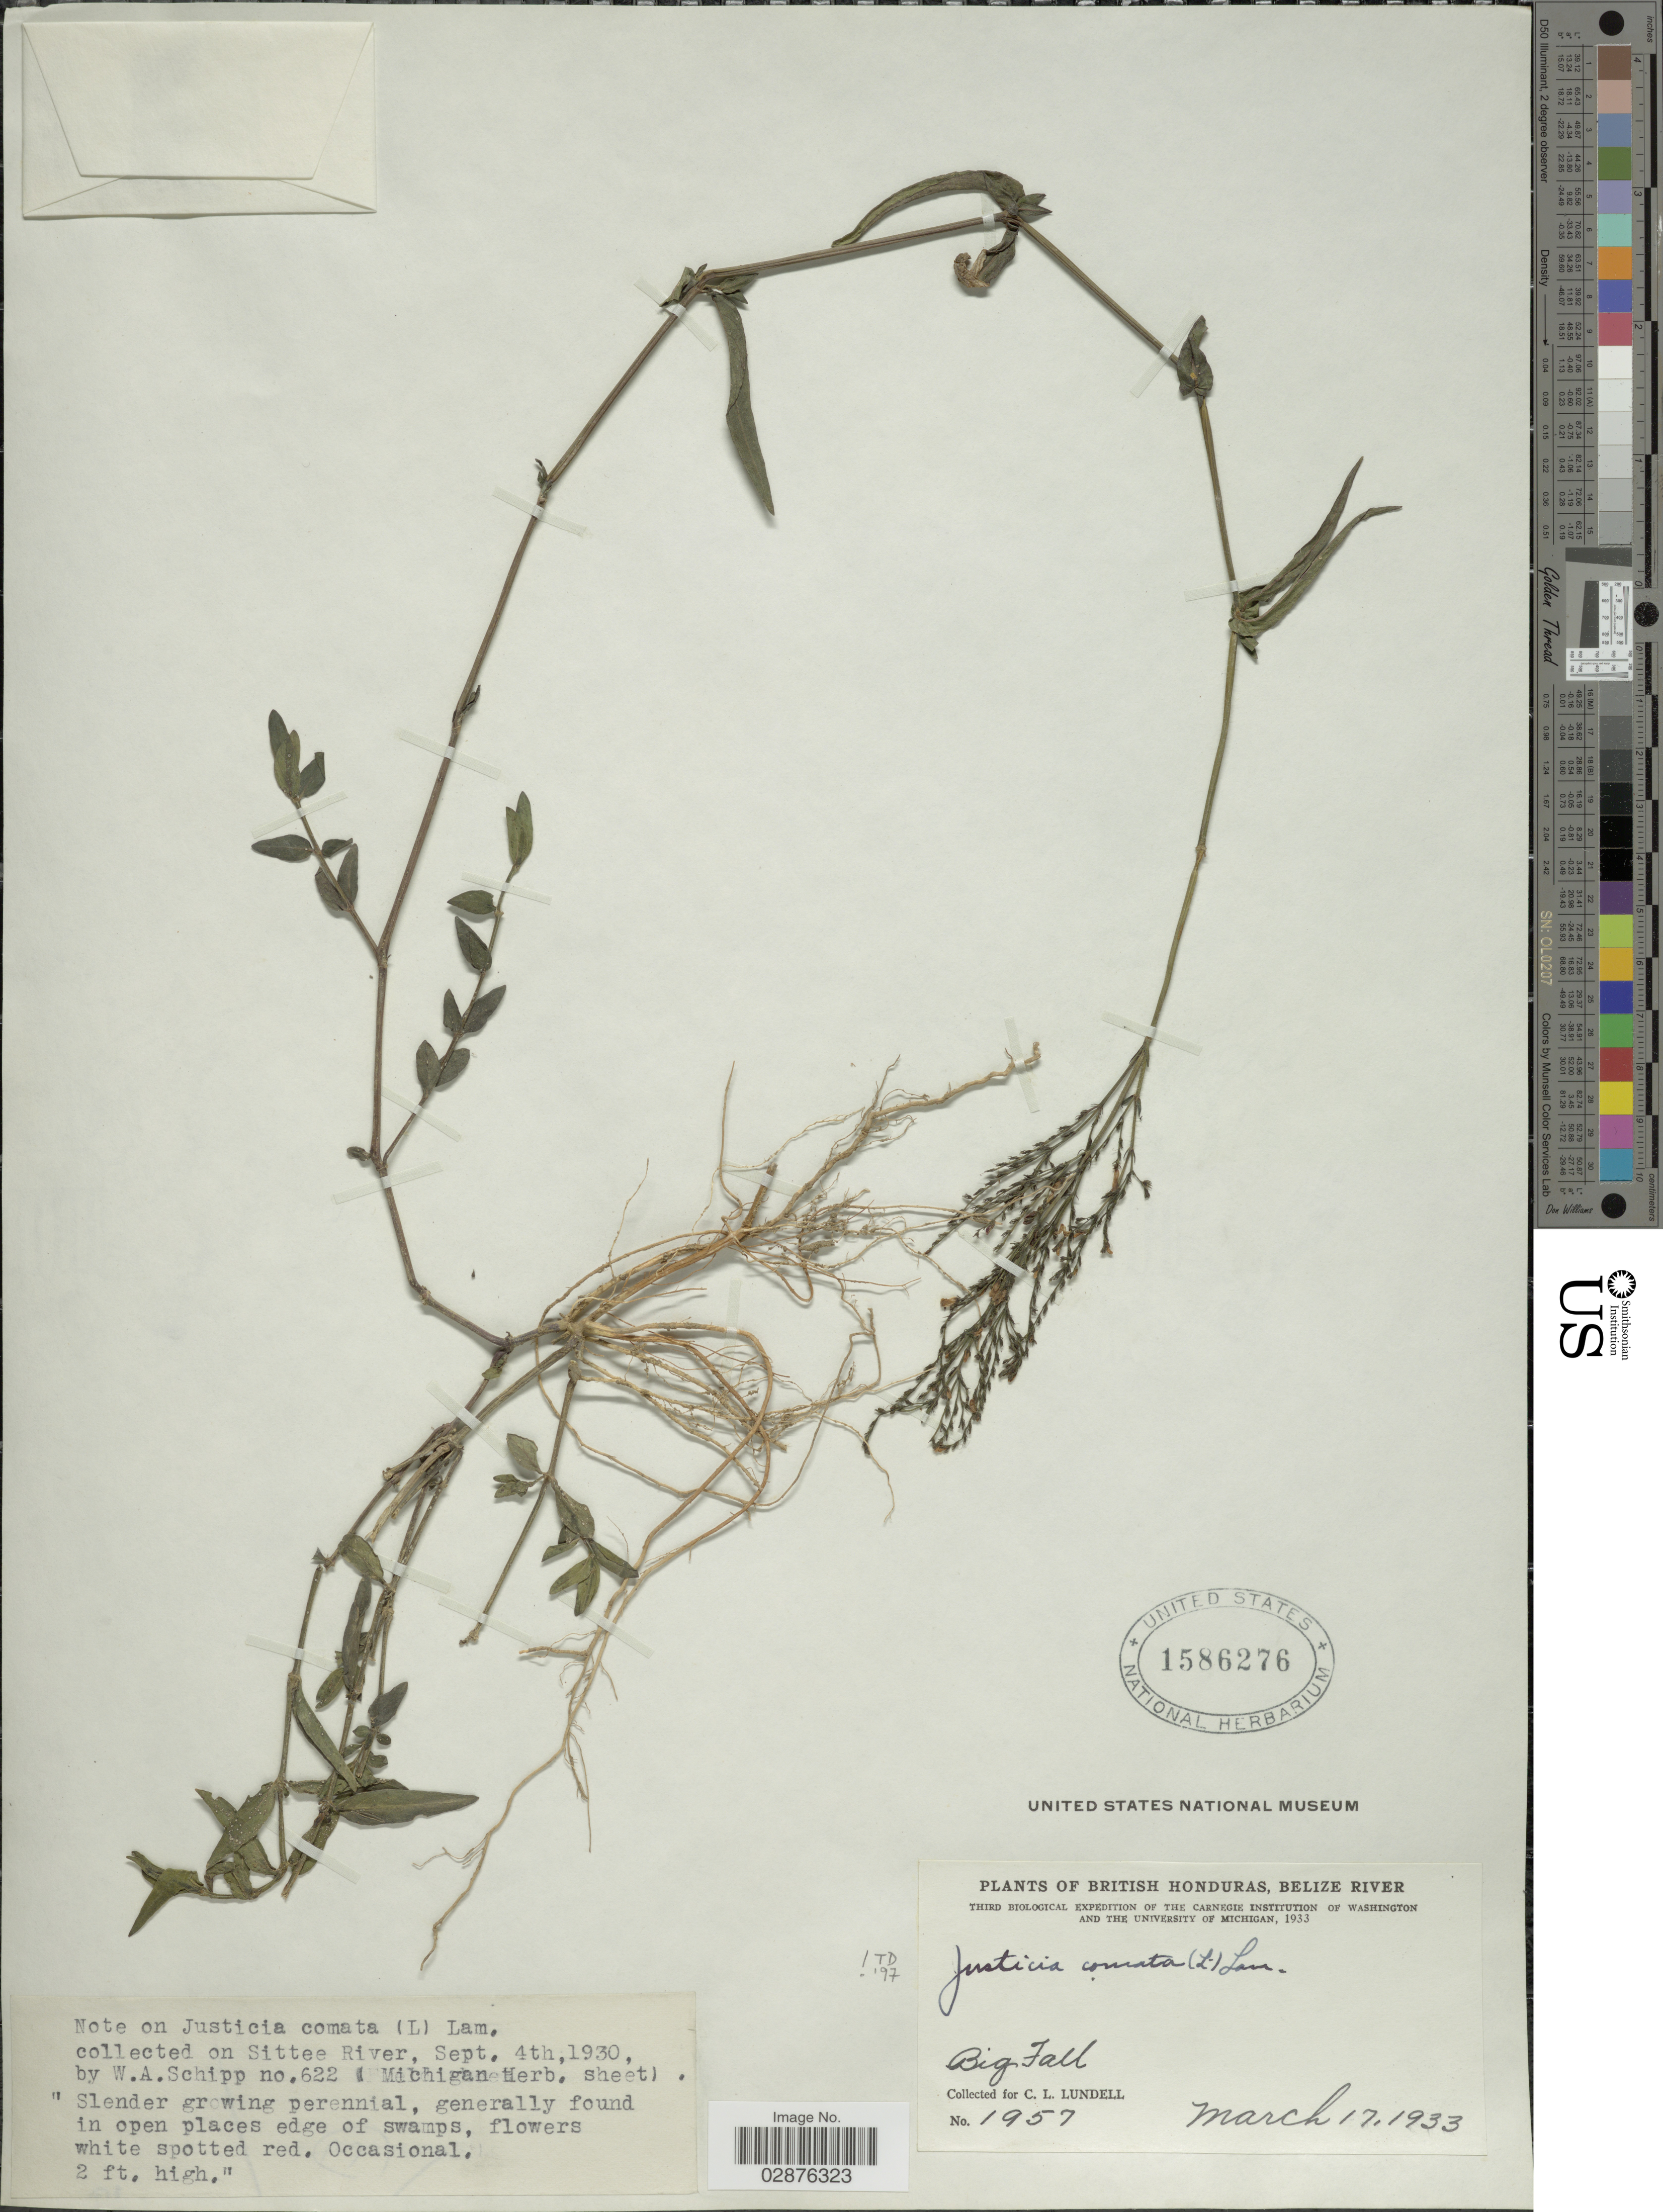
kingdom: Plantae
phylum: Tracheophyta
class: Magnoliopsida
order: Lamiales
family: Acanthaceae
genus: Justicia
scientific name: Justicia comata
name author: (L.) Lam.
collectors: C. L. Lundell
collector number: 1957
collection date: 1933-03-17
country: Belize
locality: British Honduras, Belize River, Big Fall.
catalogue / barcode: US 1586276